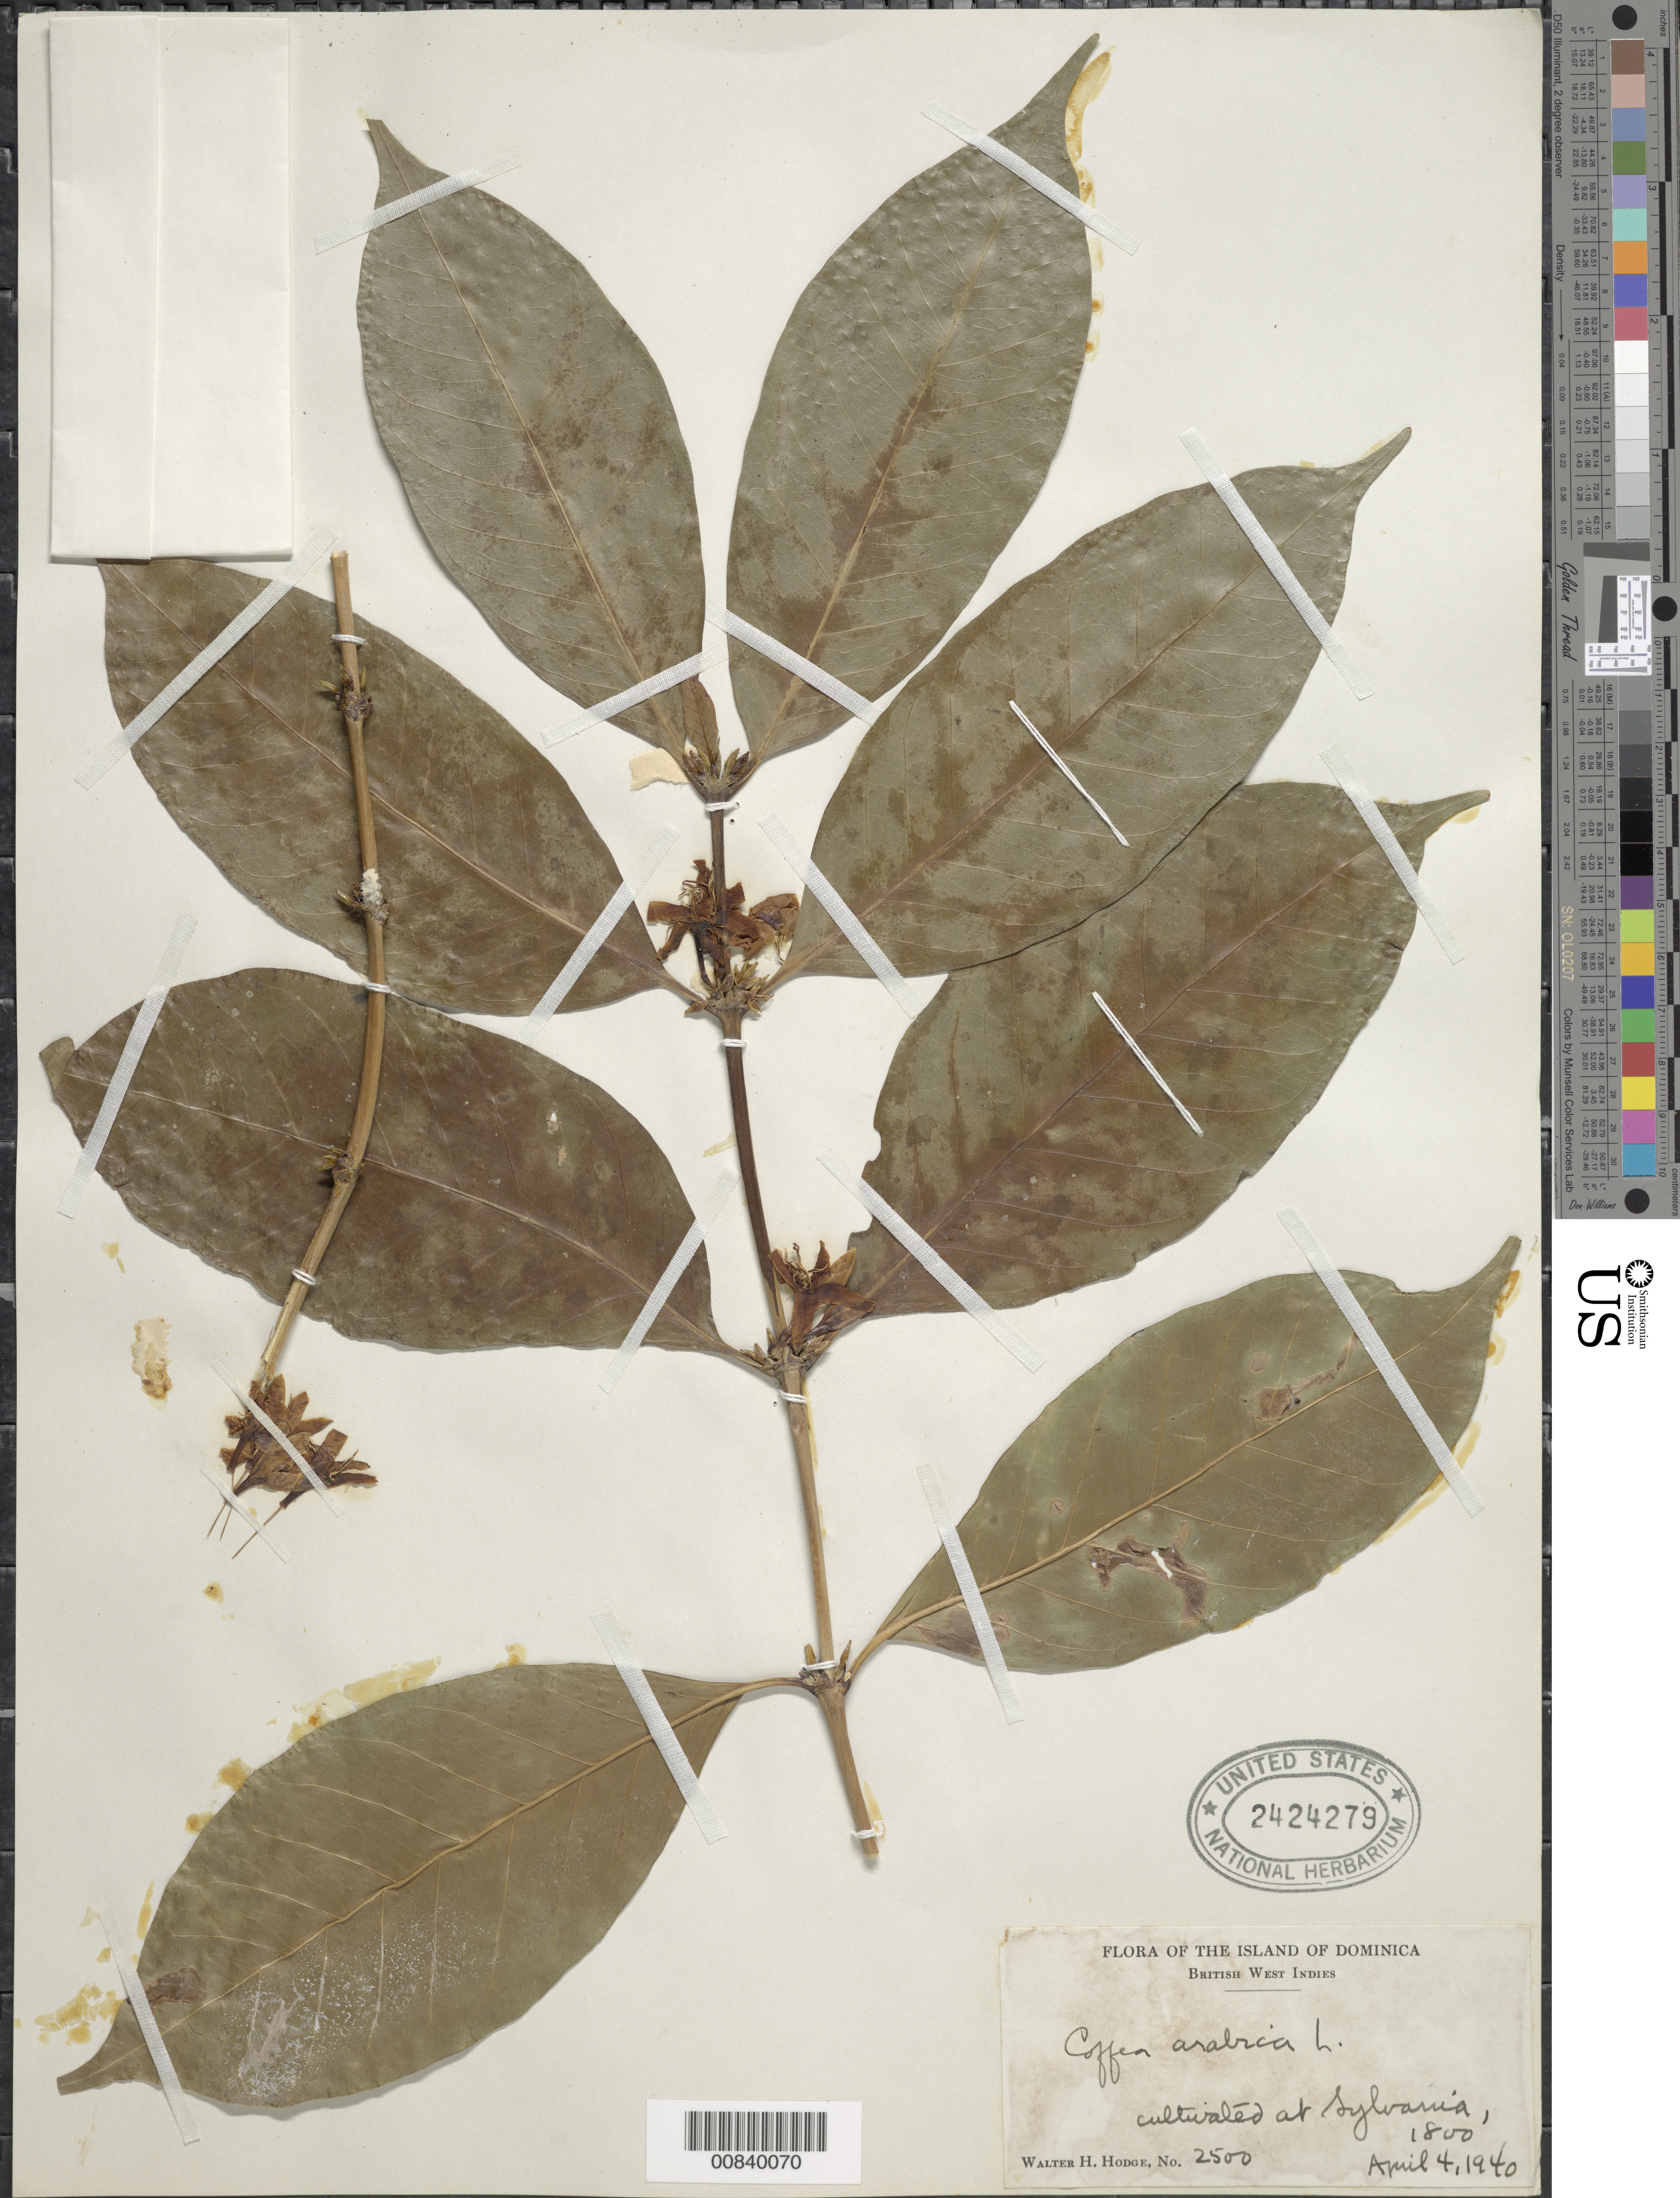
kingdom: Plantae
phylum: Tracheophyta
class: Magnoliopsida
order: Gentianales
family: Rubiaceae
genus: Coffea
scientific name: Coffea arabica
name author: L.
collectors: W. Hodge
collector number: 2500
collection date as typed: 04 Apr 1940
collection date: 1940-04-04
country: Dominica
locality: At Sylvania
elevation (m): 549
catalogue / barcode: US 2424279